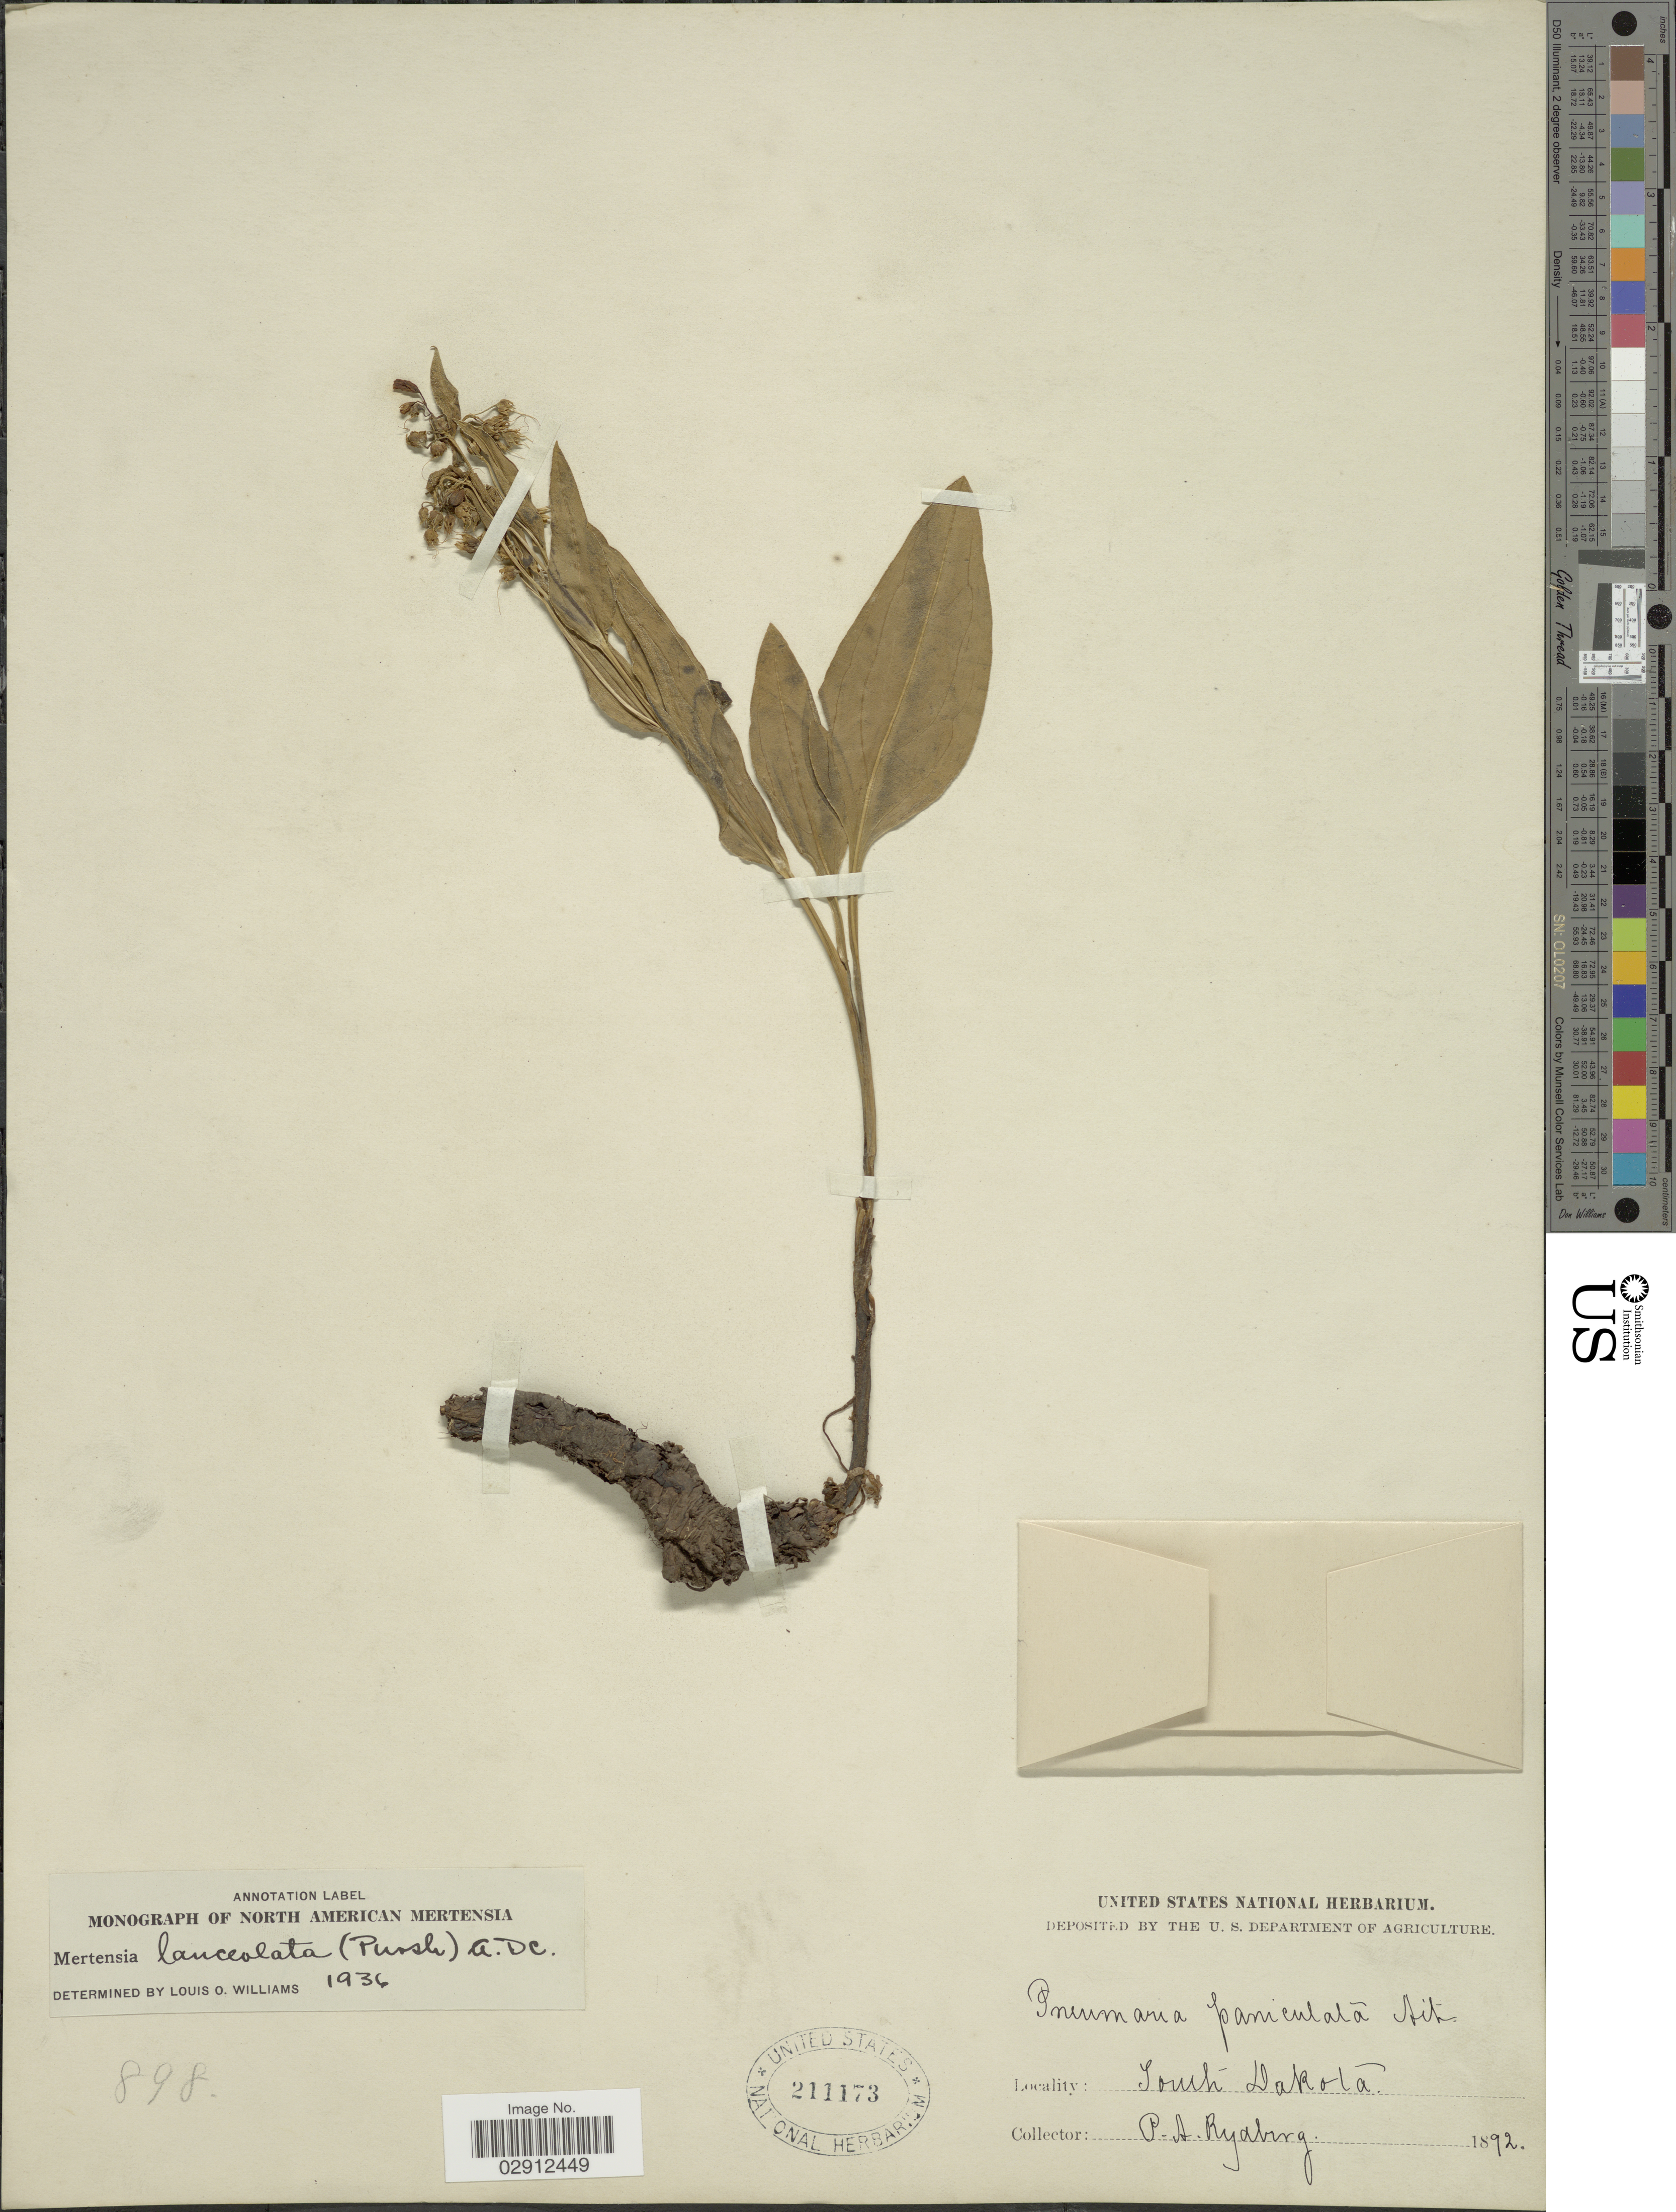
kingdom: Plantae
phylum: Tracheophyta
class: Magnoliopsida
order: Boraginales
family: Boraginaceae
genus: Mertensia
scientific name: Mertensia lanceolata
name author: (Pursh) DC. ex A. DC.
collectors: P. A. Rydberg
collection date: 1892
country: United States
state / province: South Dakota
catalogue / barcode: US 211173